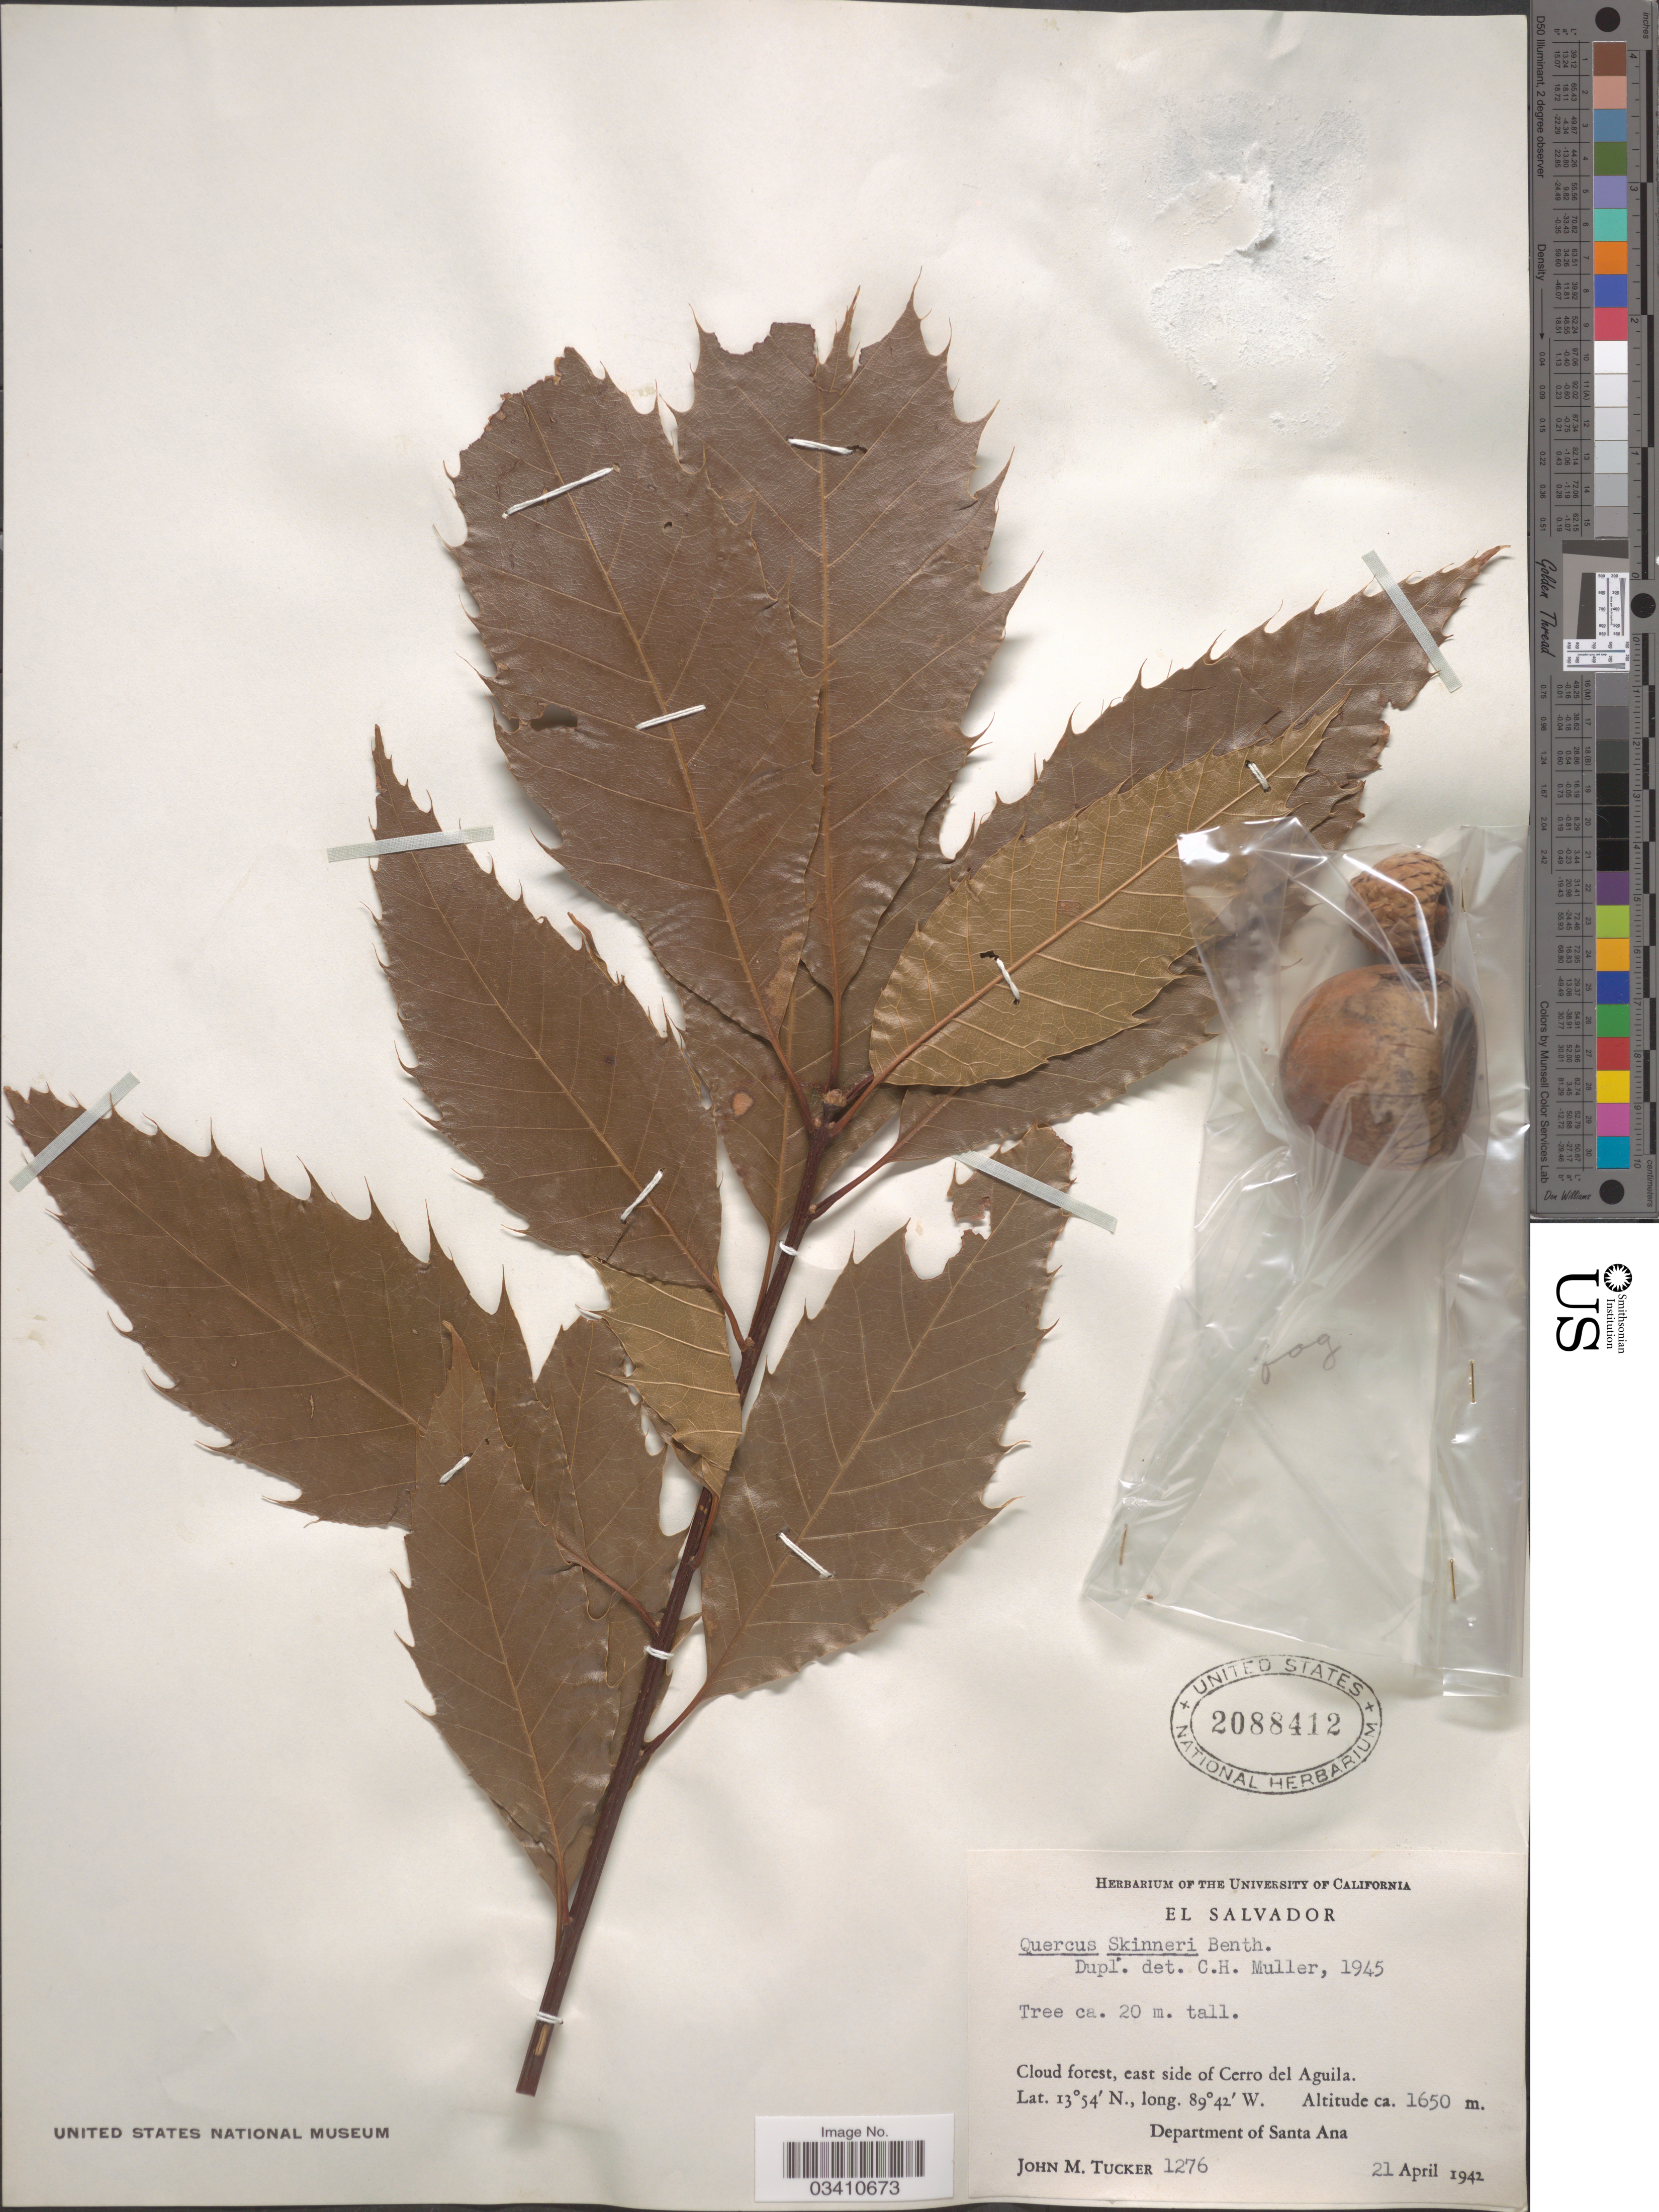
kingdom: Plantae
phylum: Tracheophyta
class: Magnoliopsida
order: Fagales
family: Fagaceae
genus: Quercus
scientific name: Quercus skinneri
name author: Benth.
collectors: J. M. Tucker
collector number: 1276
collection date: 1942-04-21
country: El Salvador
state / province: Santa Ana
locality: East side of Cerro del Aguila. Department of Santa Ana.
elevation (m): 1650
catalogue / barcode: US 2088412